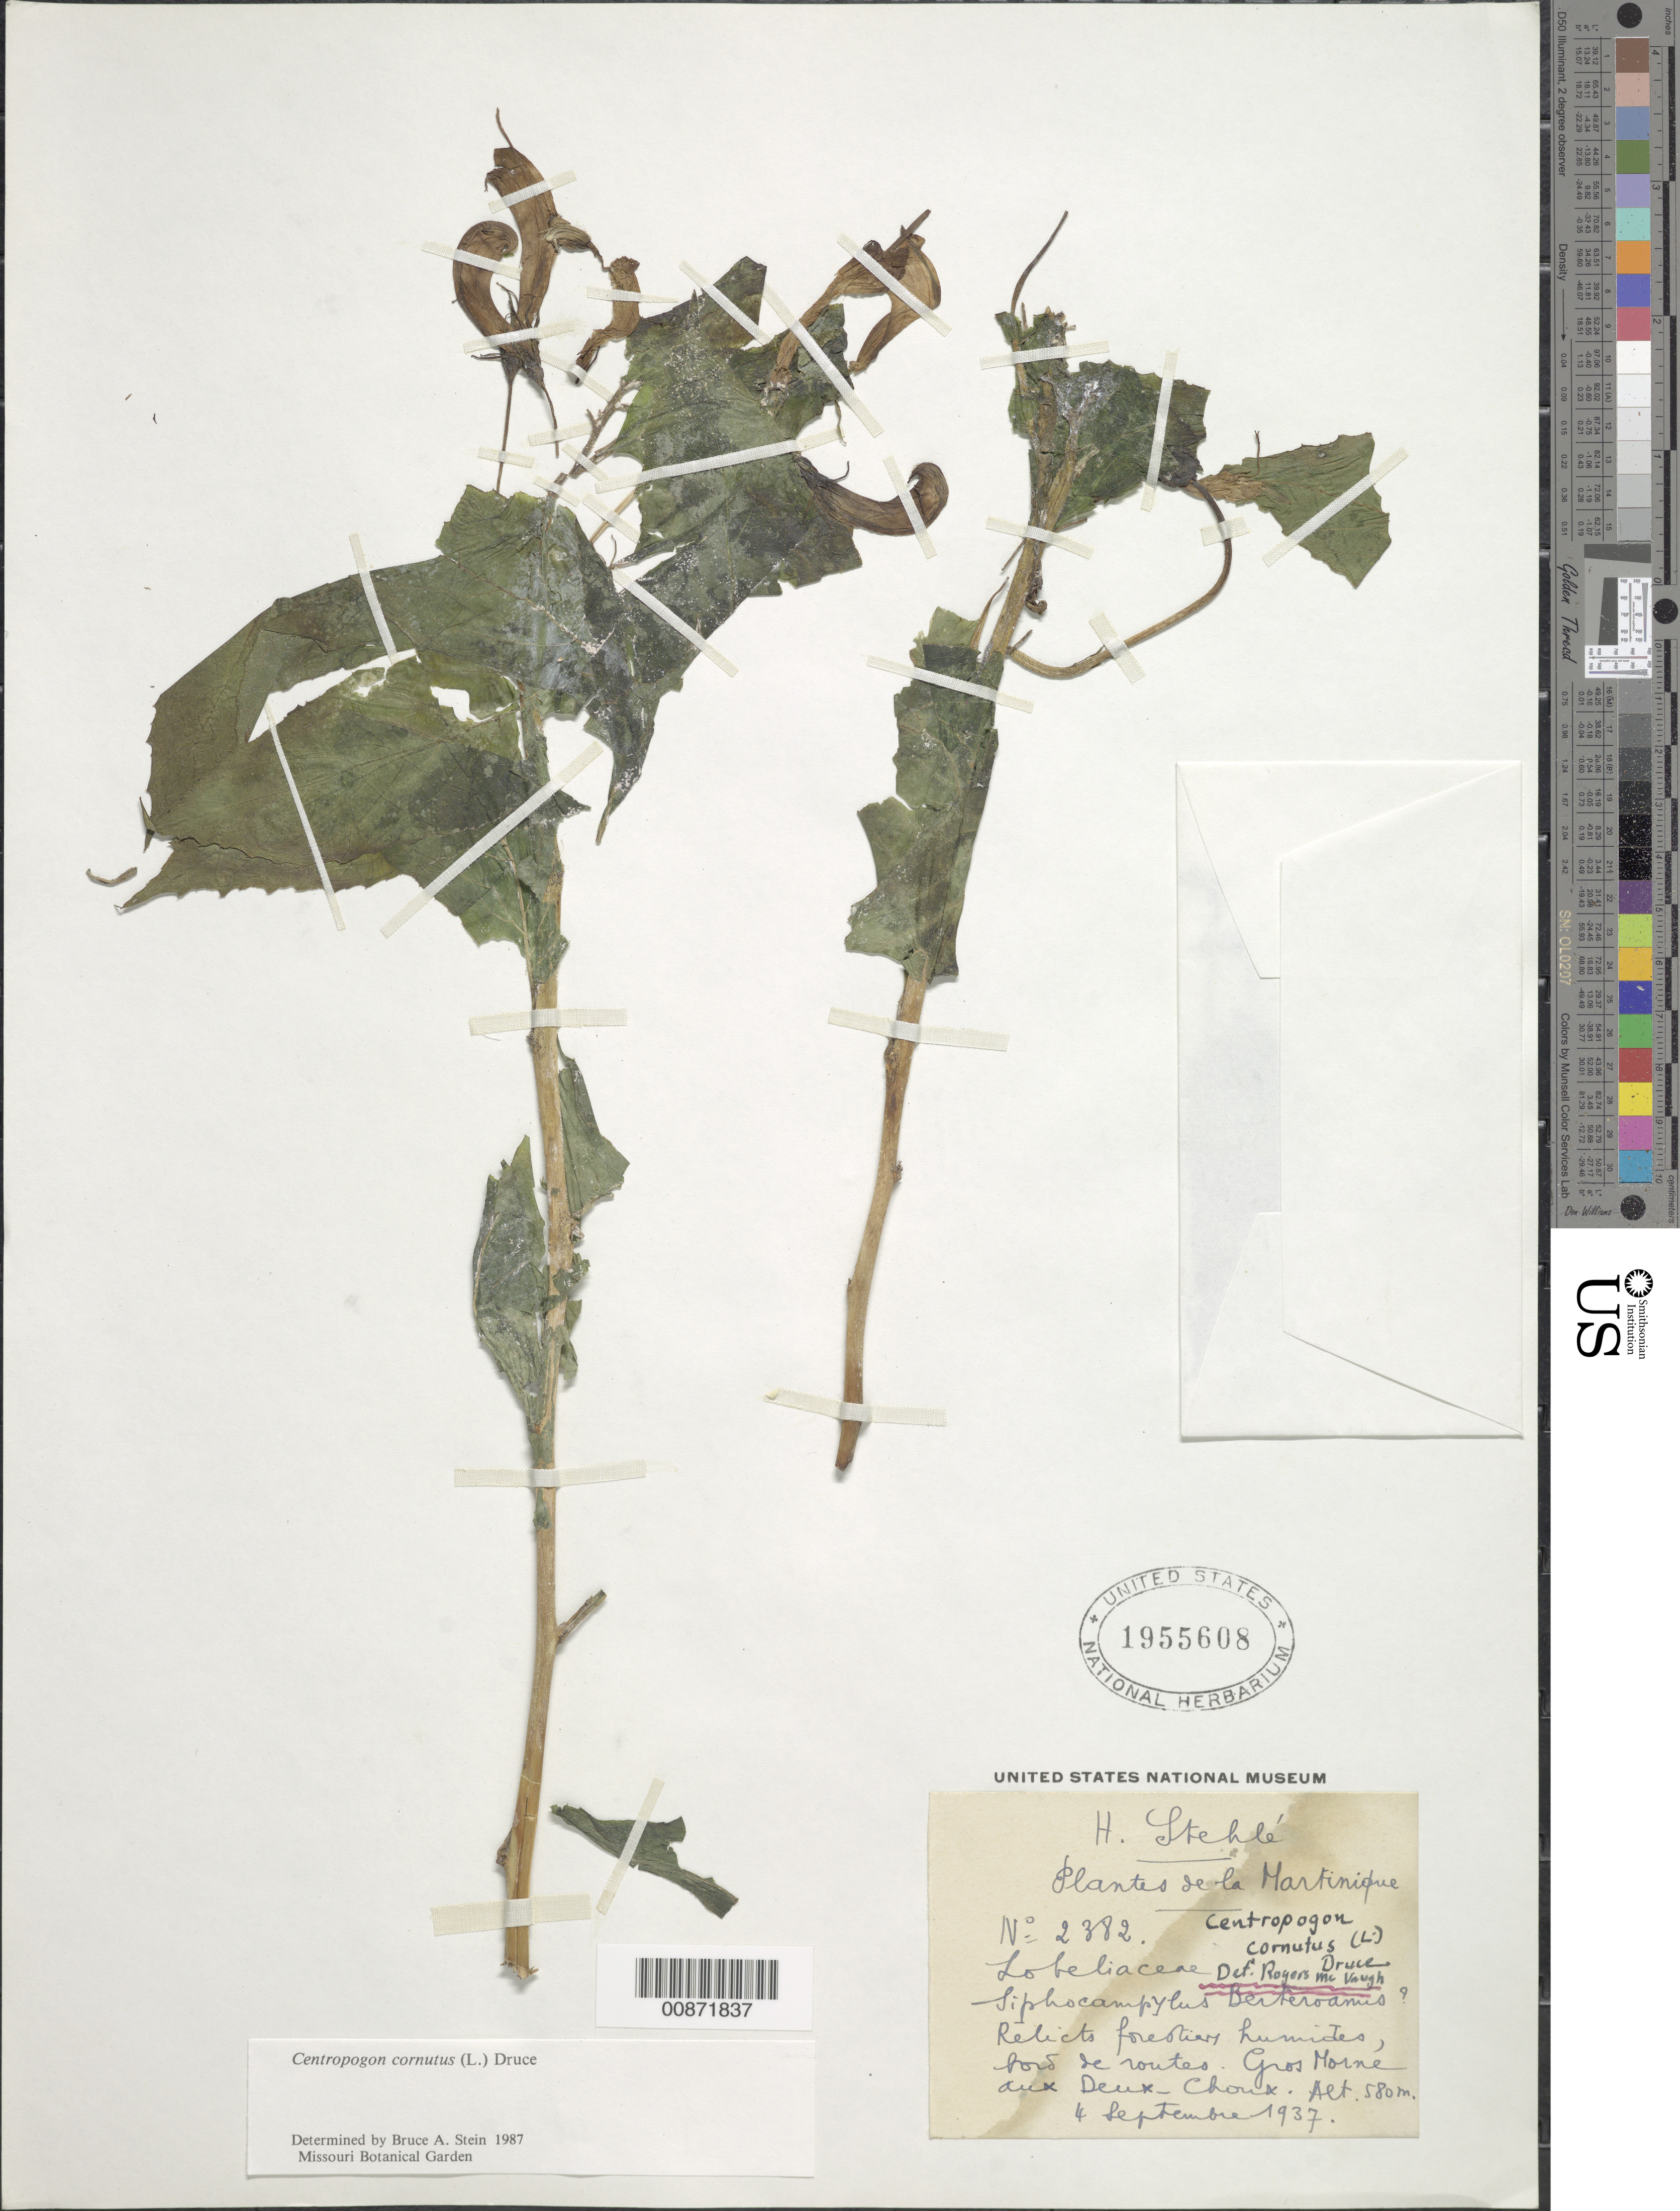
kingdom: Plantae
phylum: Tracheophyta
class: Magnoliopsida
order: Asterales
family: Campanulaceae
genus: Centropogon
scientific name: Centropogon cornutus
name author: (L.) Druce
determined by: McVaugh, R.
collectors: H. Stehlé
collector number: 2382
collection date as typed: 04 Sep 1937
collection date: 1937-09-04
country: Guadeloupe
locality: Gros Morne aux Deux-Choux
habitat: Relicts forestiers humides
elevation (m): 580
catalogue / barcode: US 1955608